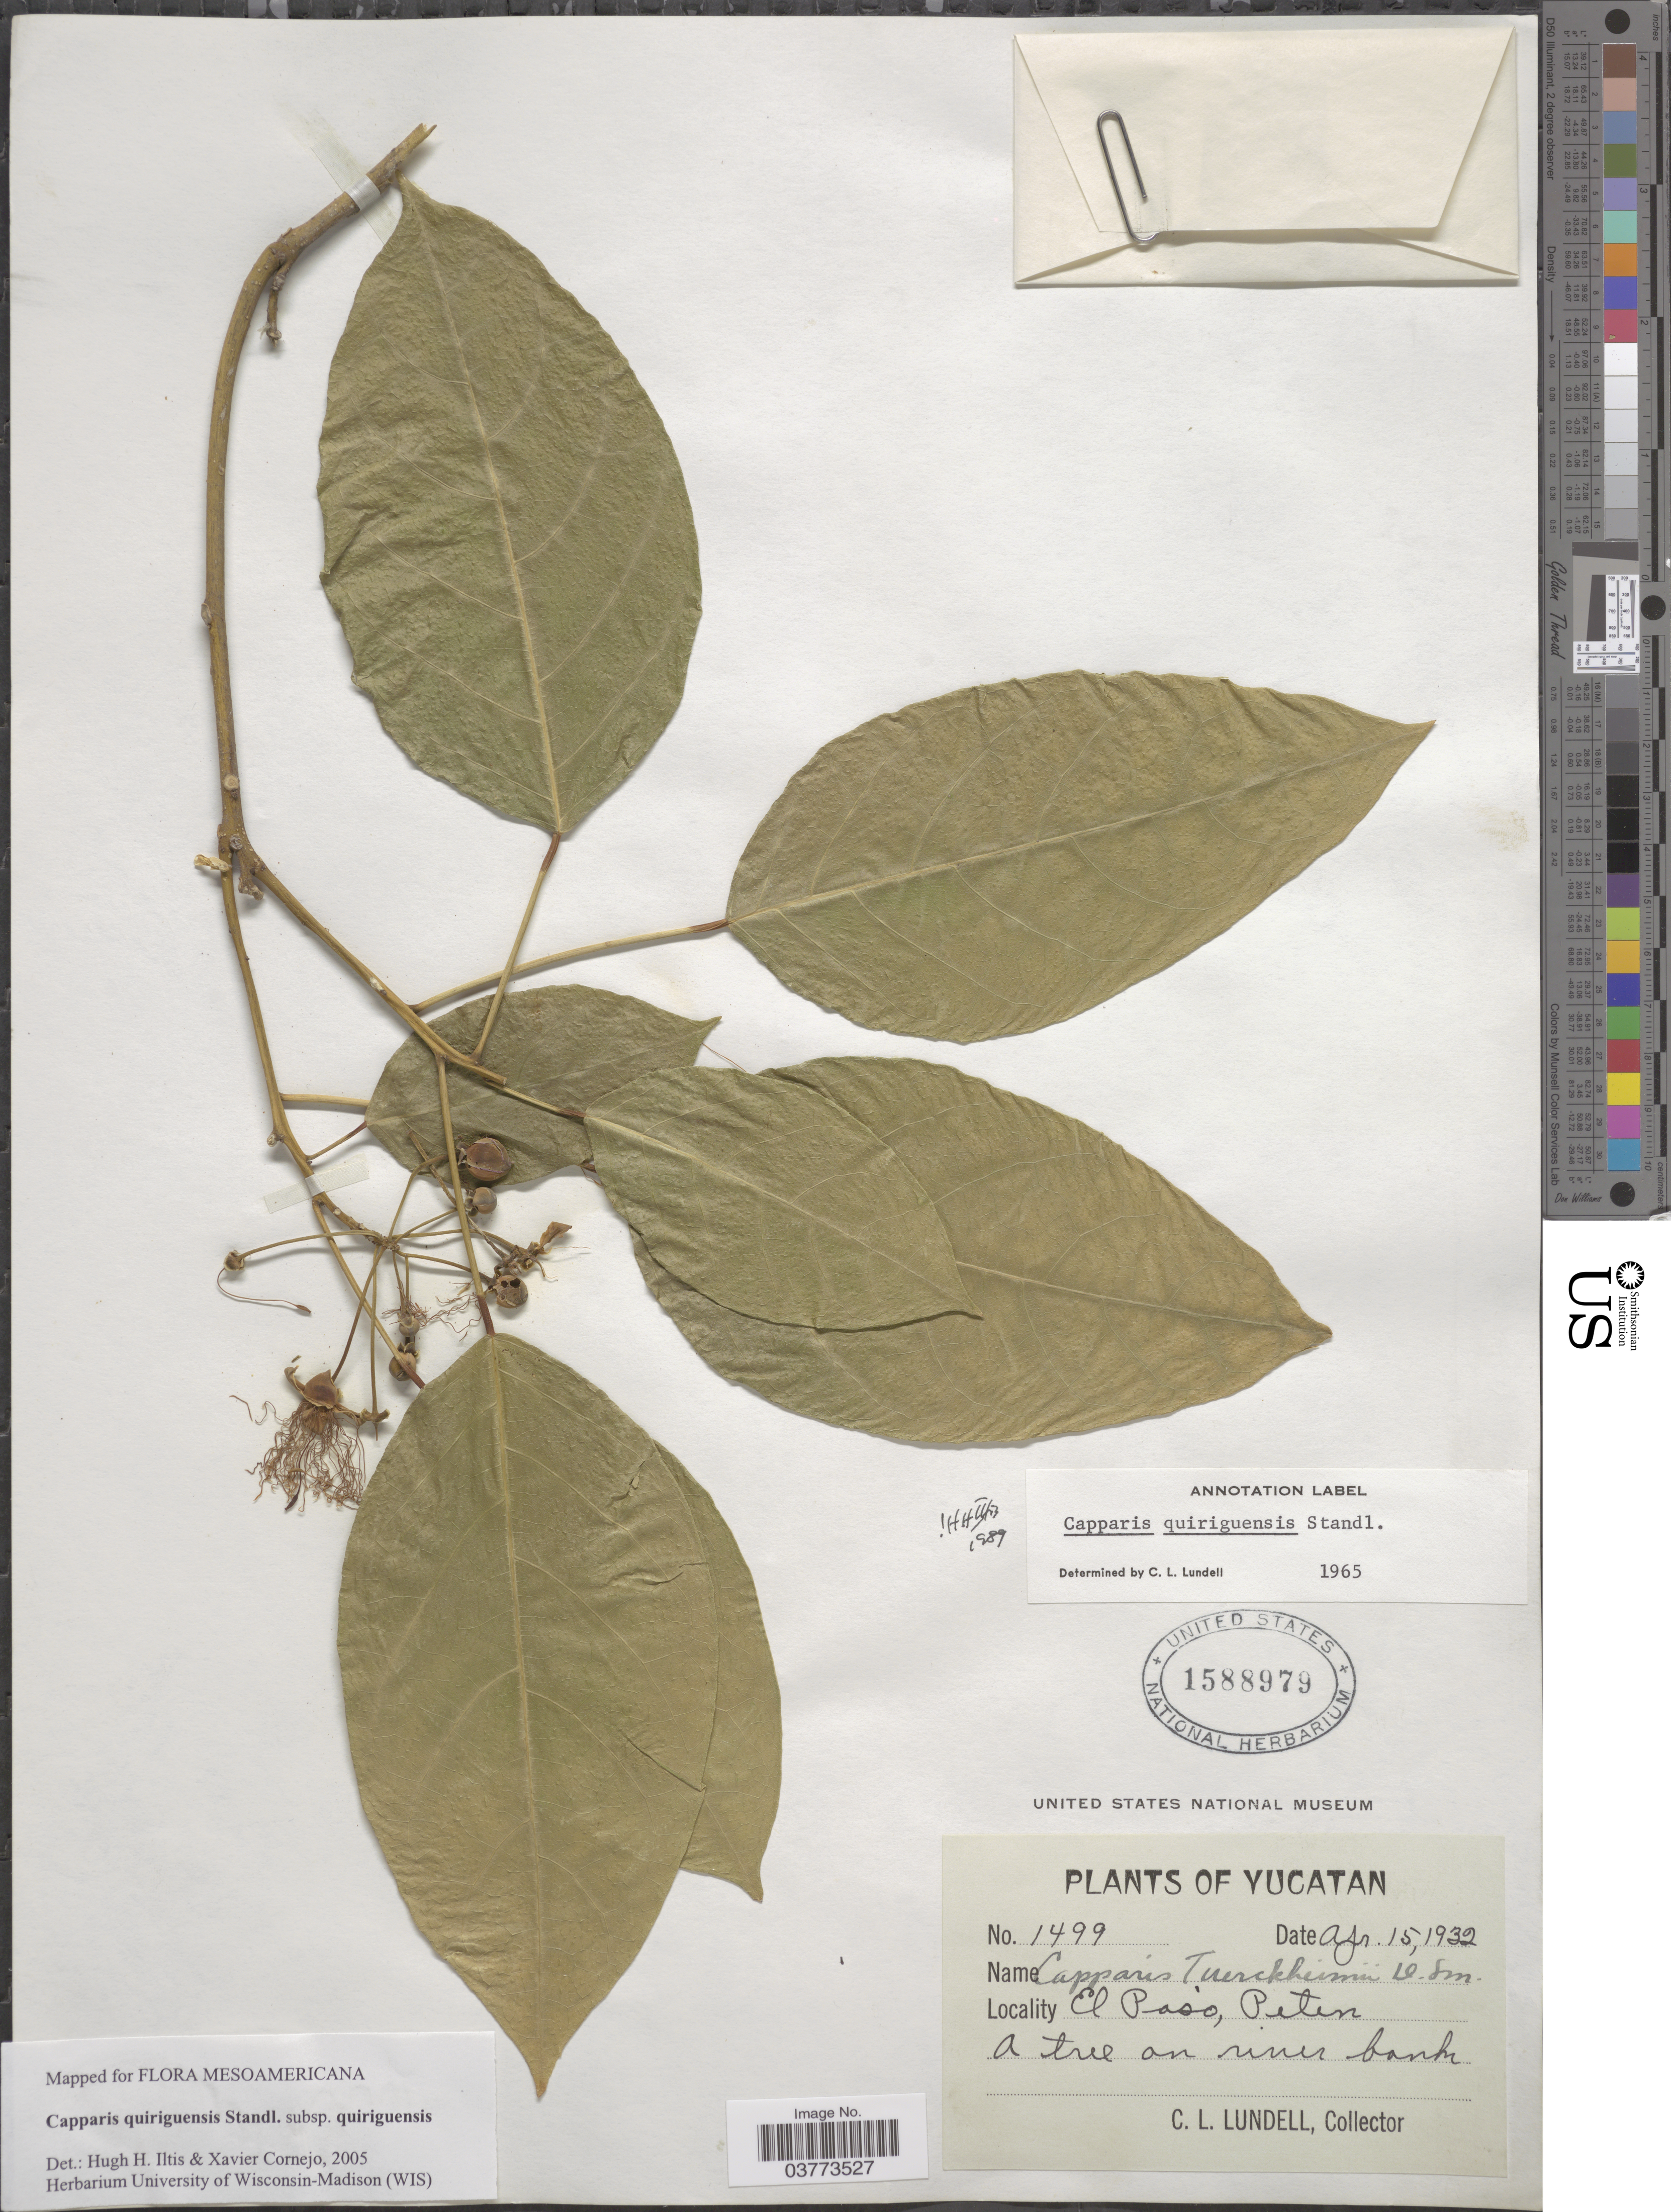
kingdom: Plantae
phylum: Tracheophyta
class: Magnoliopsida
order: Brassicales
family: Capparaceae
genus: Capparidastrum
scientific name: Capparidastrum quiriguense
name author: (Standl.) Iltis, H.H. & Cornejo, X.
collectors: C. L. Lundell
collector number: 1499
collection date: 1932-04-15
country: Guatemala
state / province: El Peten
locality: Yucatan. El Paso.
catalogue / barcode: US 1588979